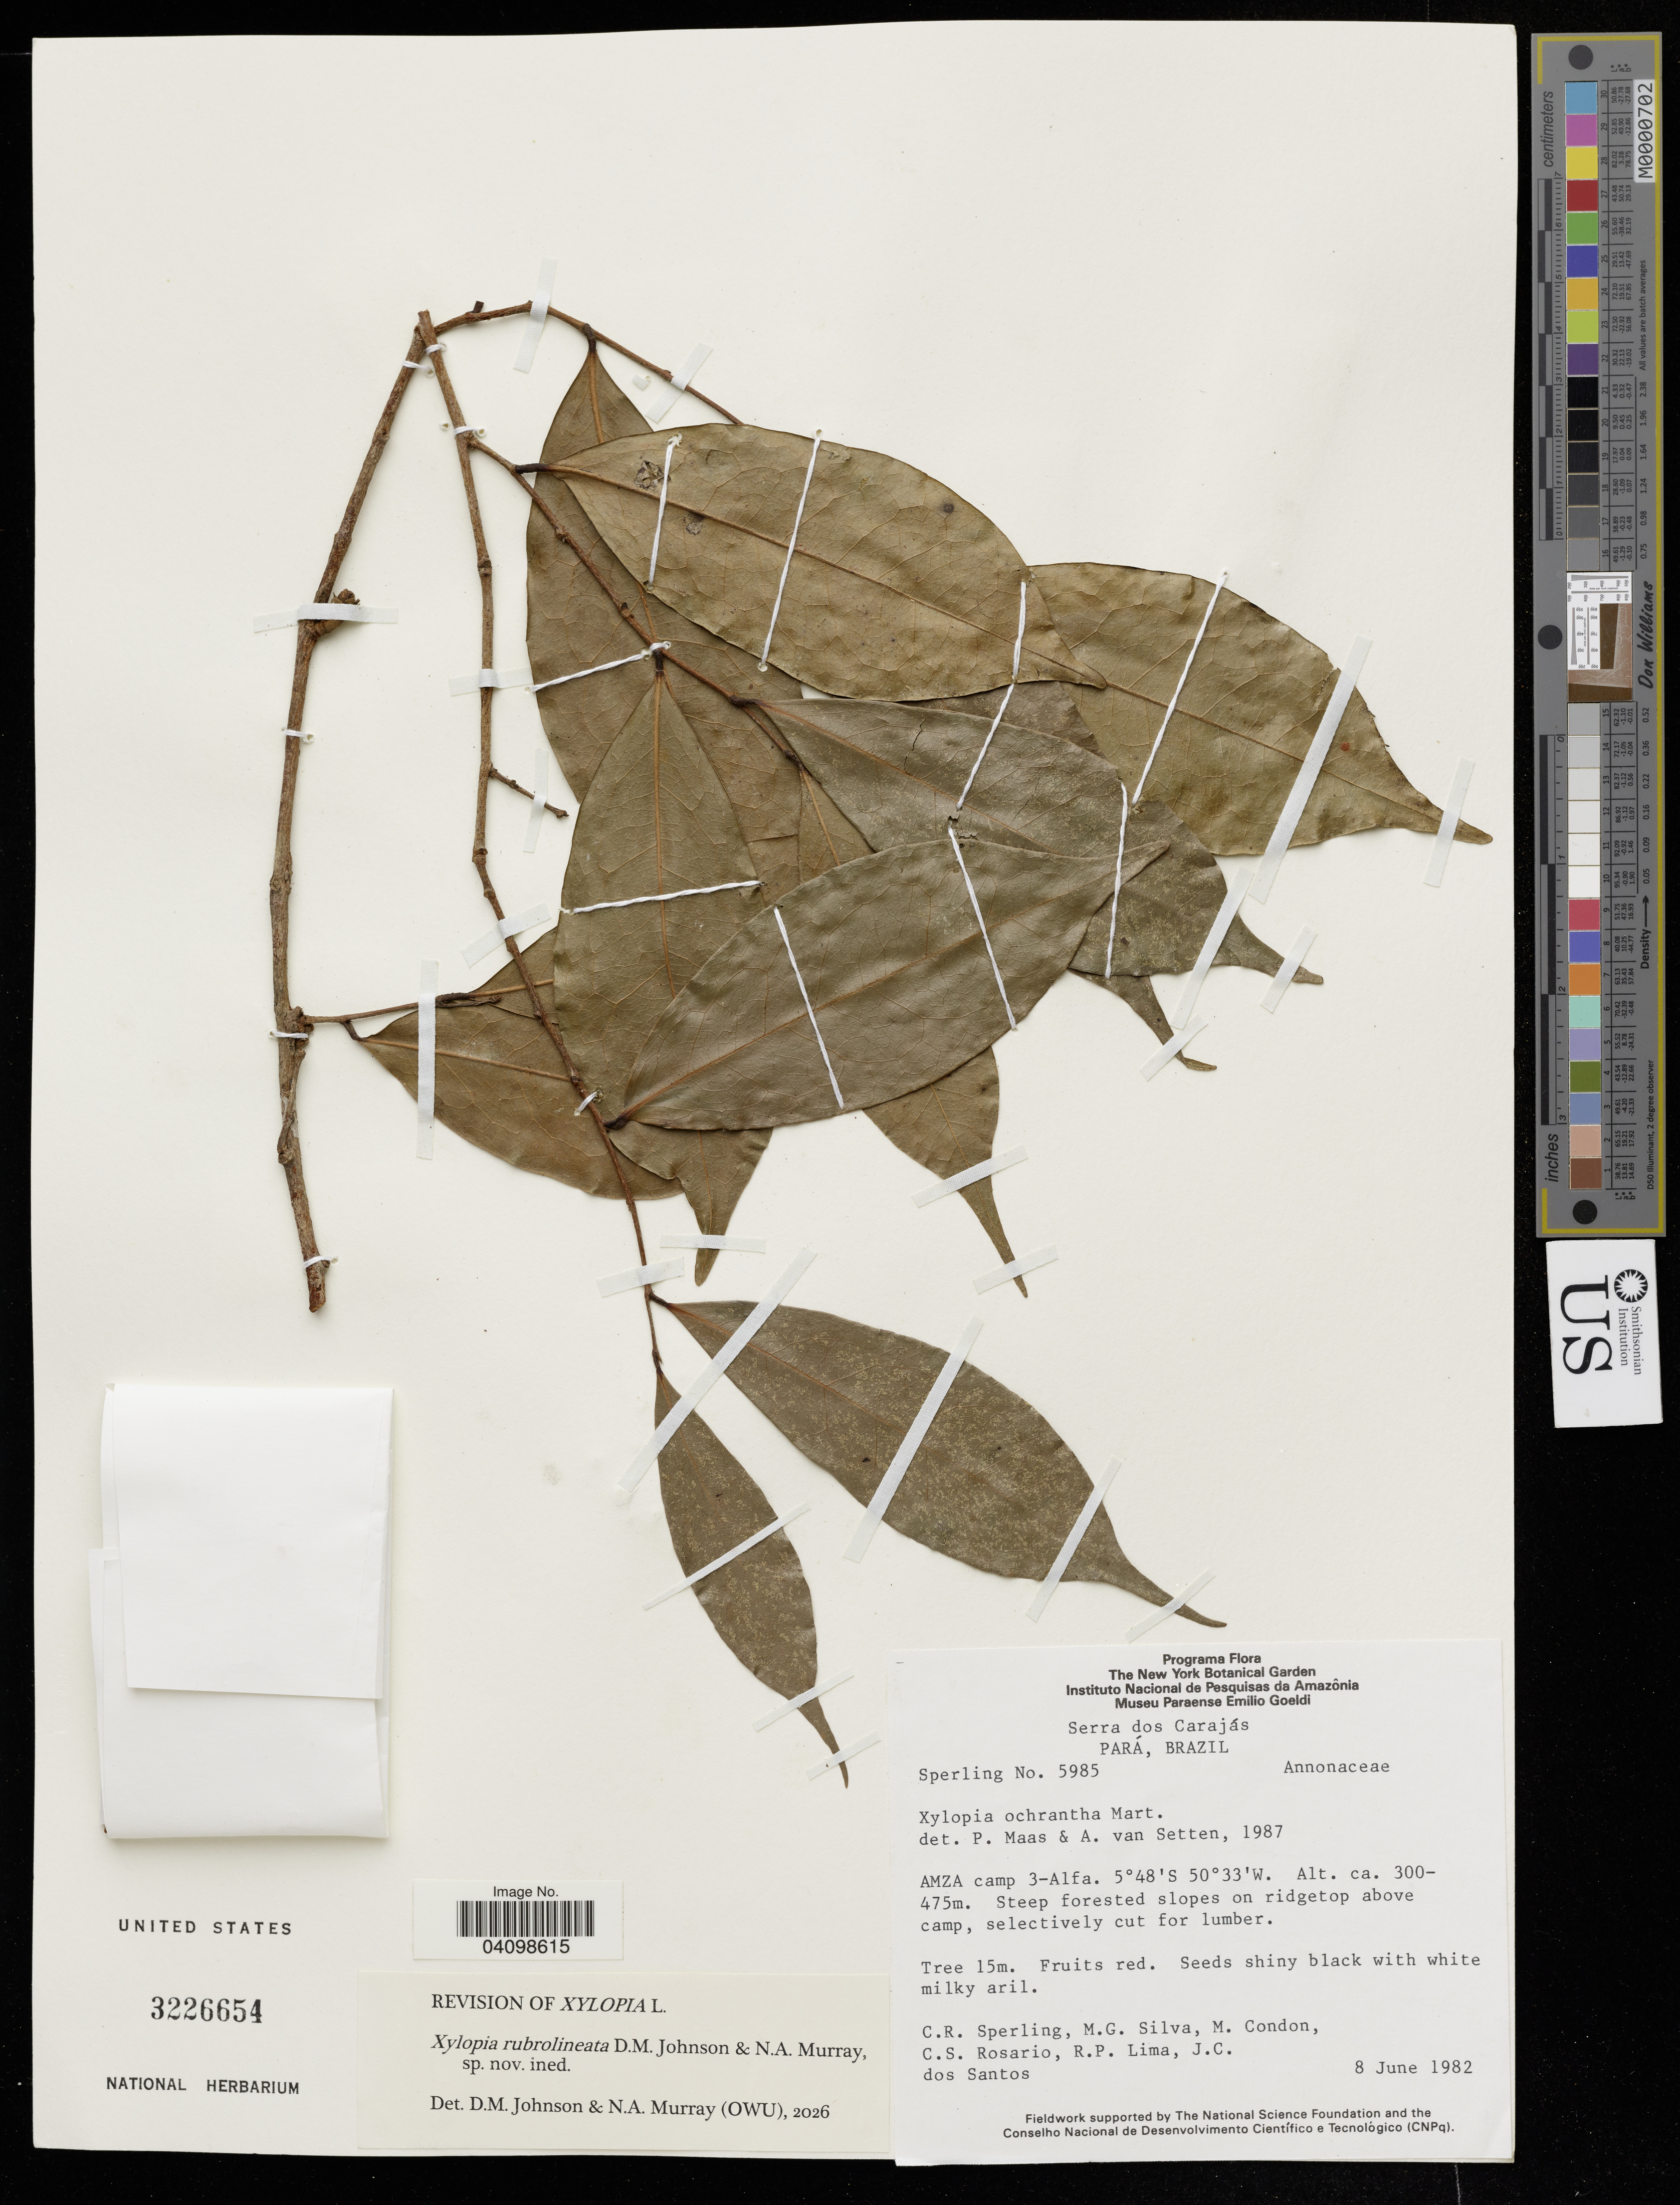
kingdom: Plantae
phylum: Tracheophyta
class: Magnoliopsida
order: Magnoliales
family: Annonaceae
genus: Xylopia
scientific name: Xylopia rubrolineata D.M. Johnson & N.A. Murray sp. nov. ined.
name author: D.M. Johnson & N.A. Murray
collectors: C. R. Sperling, M. G. Silva, M. Condon & C. S. Rosario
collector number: Sperling 5985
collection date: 1982-06-08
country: Brazil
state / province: Pará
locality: Serra dos Carajás. AMZA camp 3-Alfa.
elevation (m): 300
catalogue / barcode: US 3226654